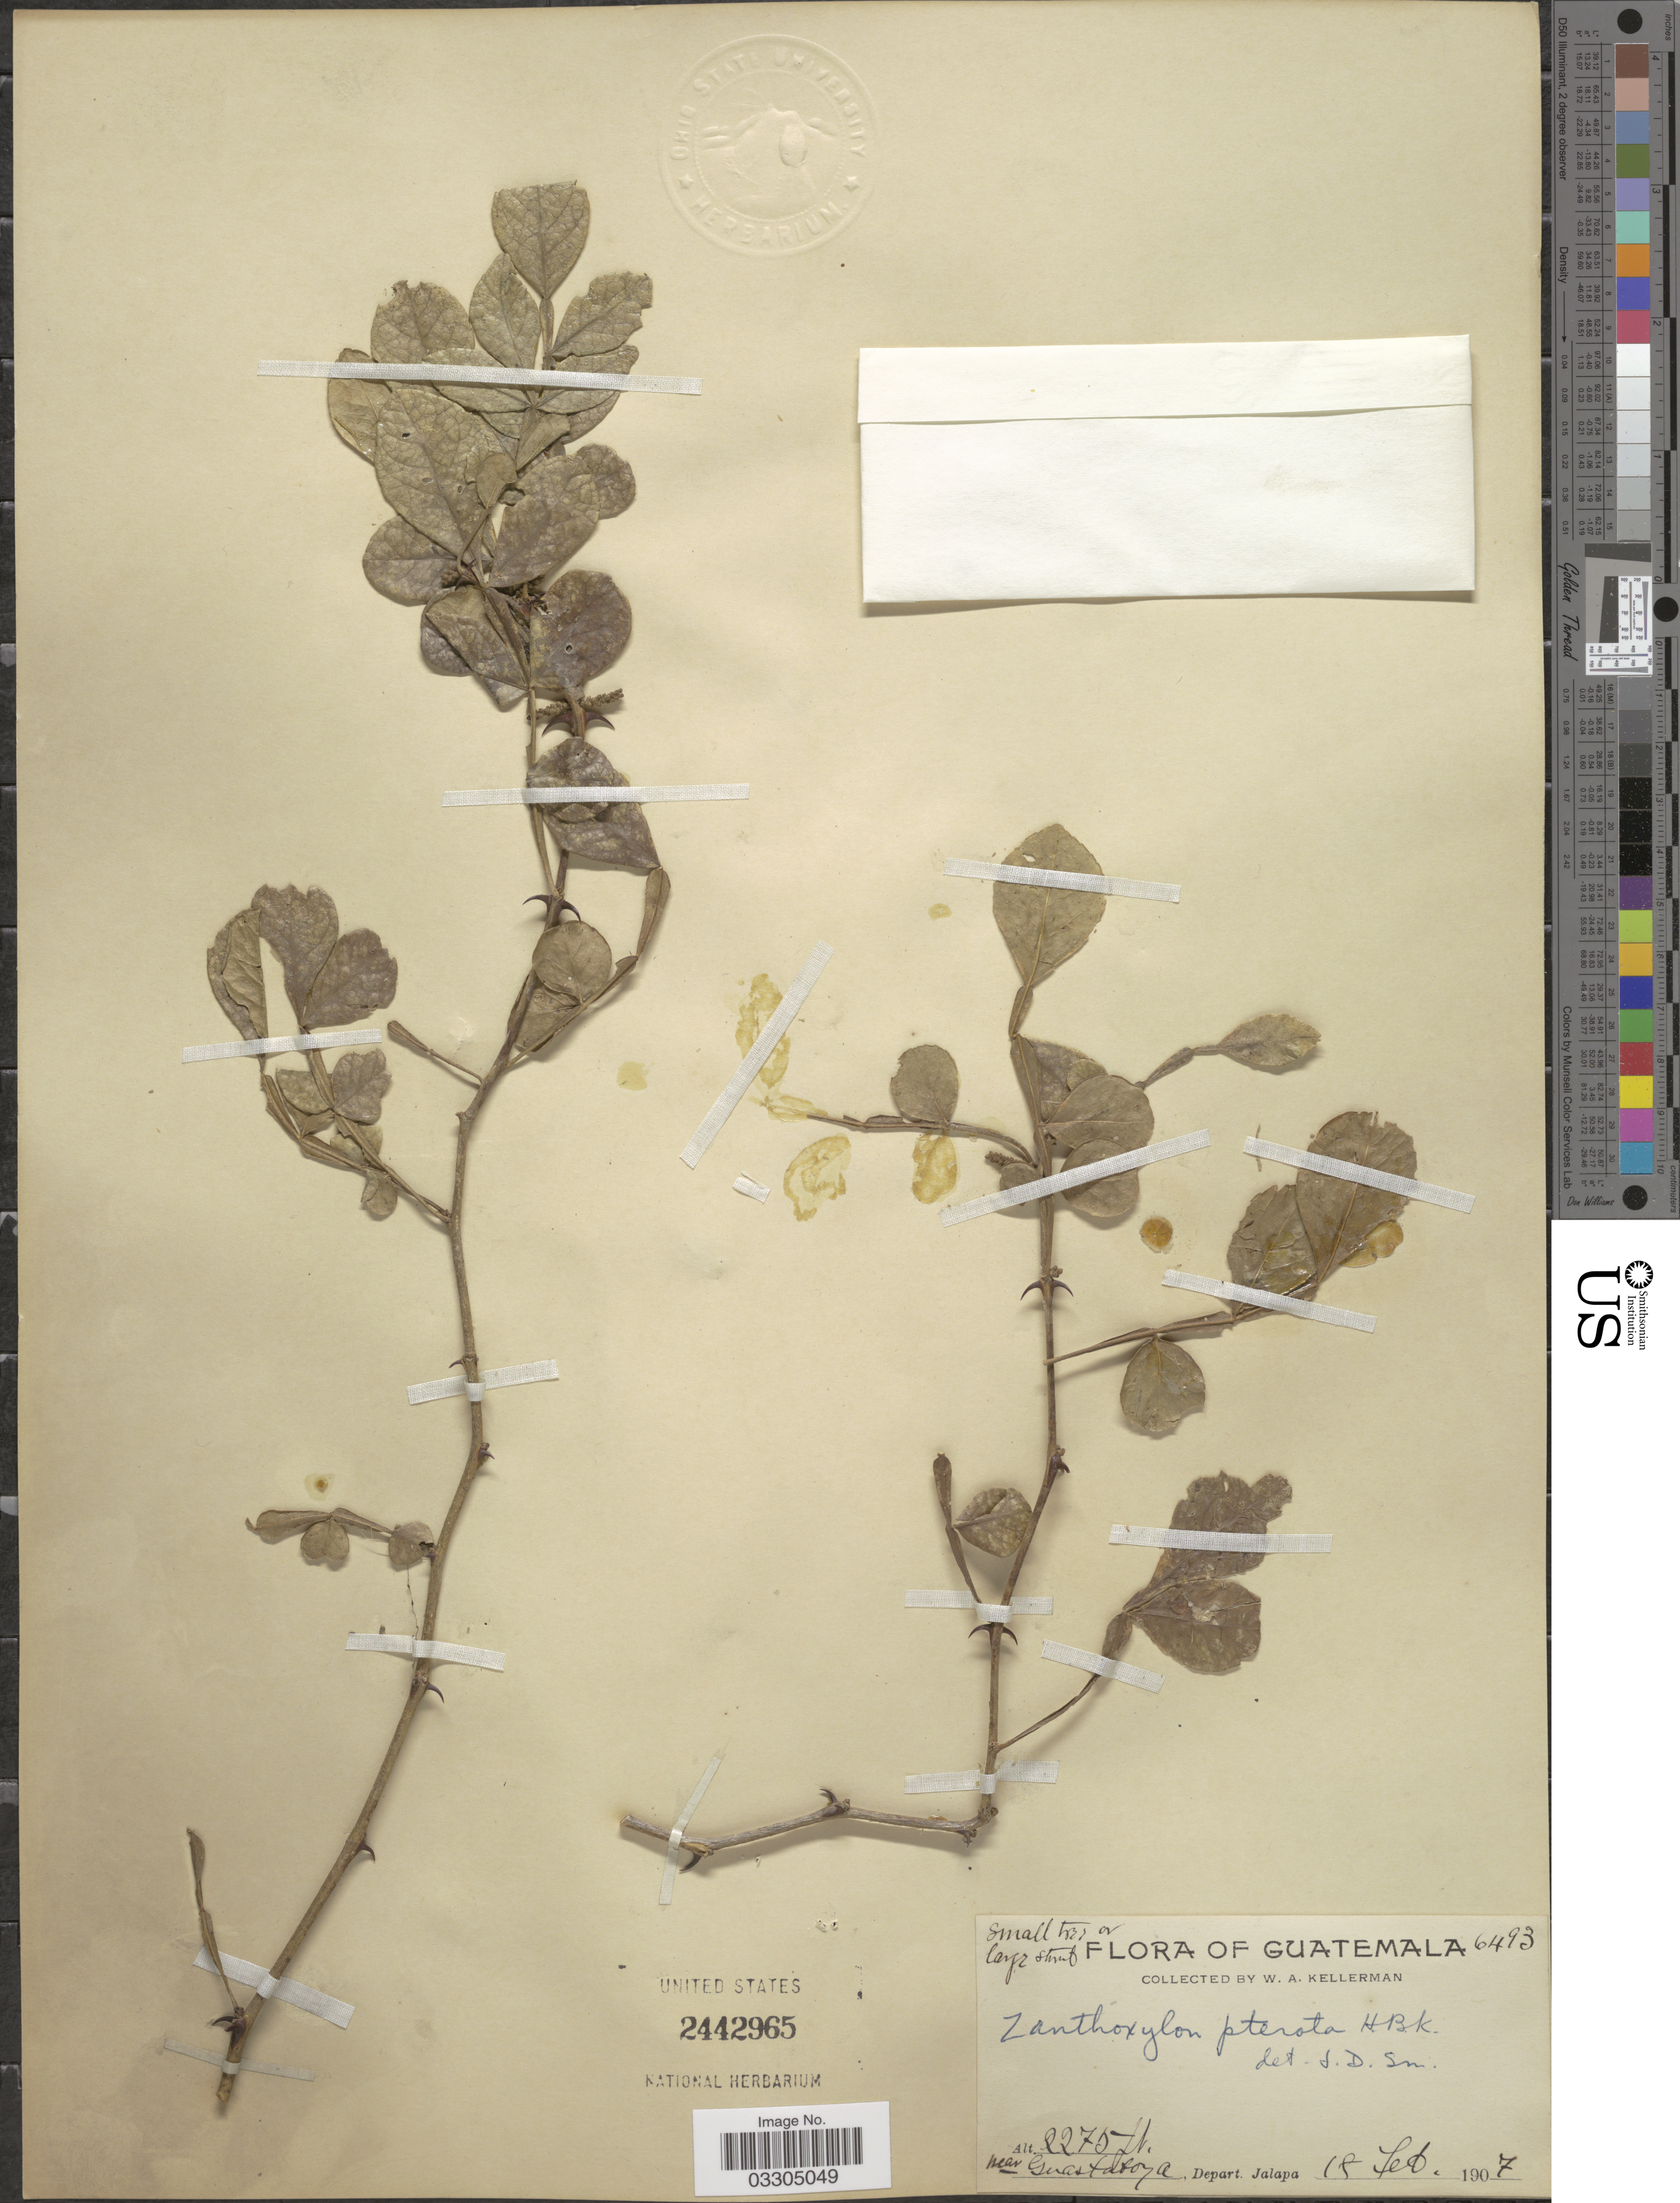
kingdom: Plantae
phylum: Tracheophyta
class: Magnoliopsida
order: Sapindales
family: Rutaceae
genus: Zanthoxylum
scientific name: Zanthoxylum fagara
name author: (L.) Sarg.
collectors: W. Kellerman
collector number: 6493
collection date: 1907-02-18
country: Guatemala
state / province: Jalapa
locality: Near Guastatoya, Depart. Jalapa.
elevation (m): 693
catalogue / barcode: US 2442965